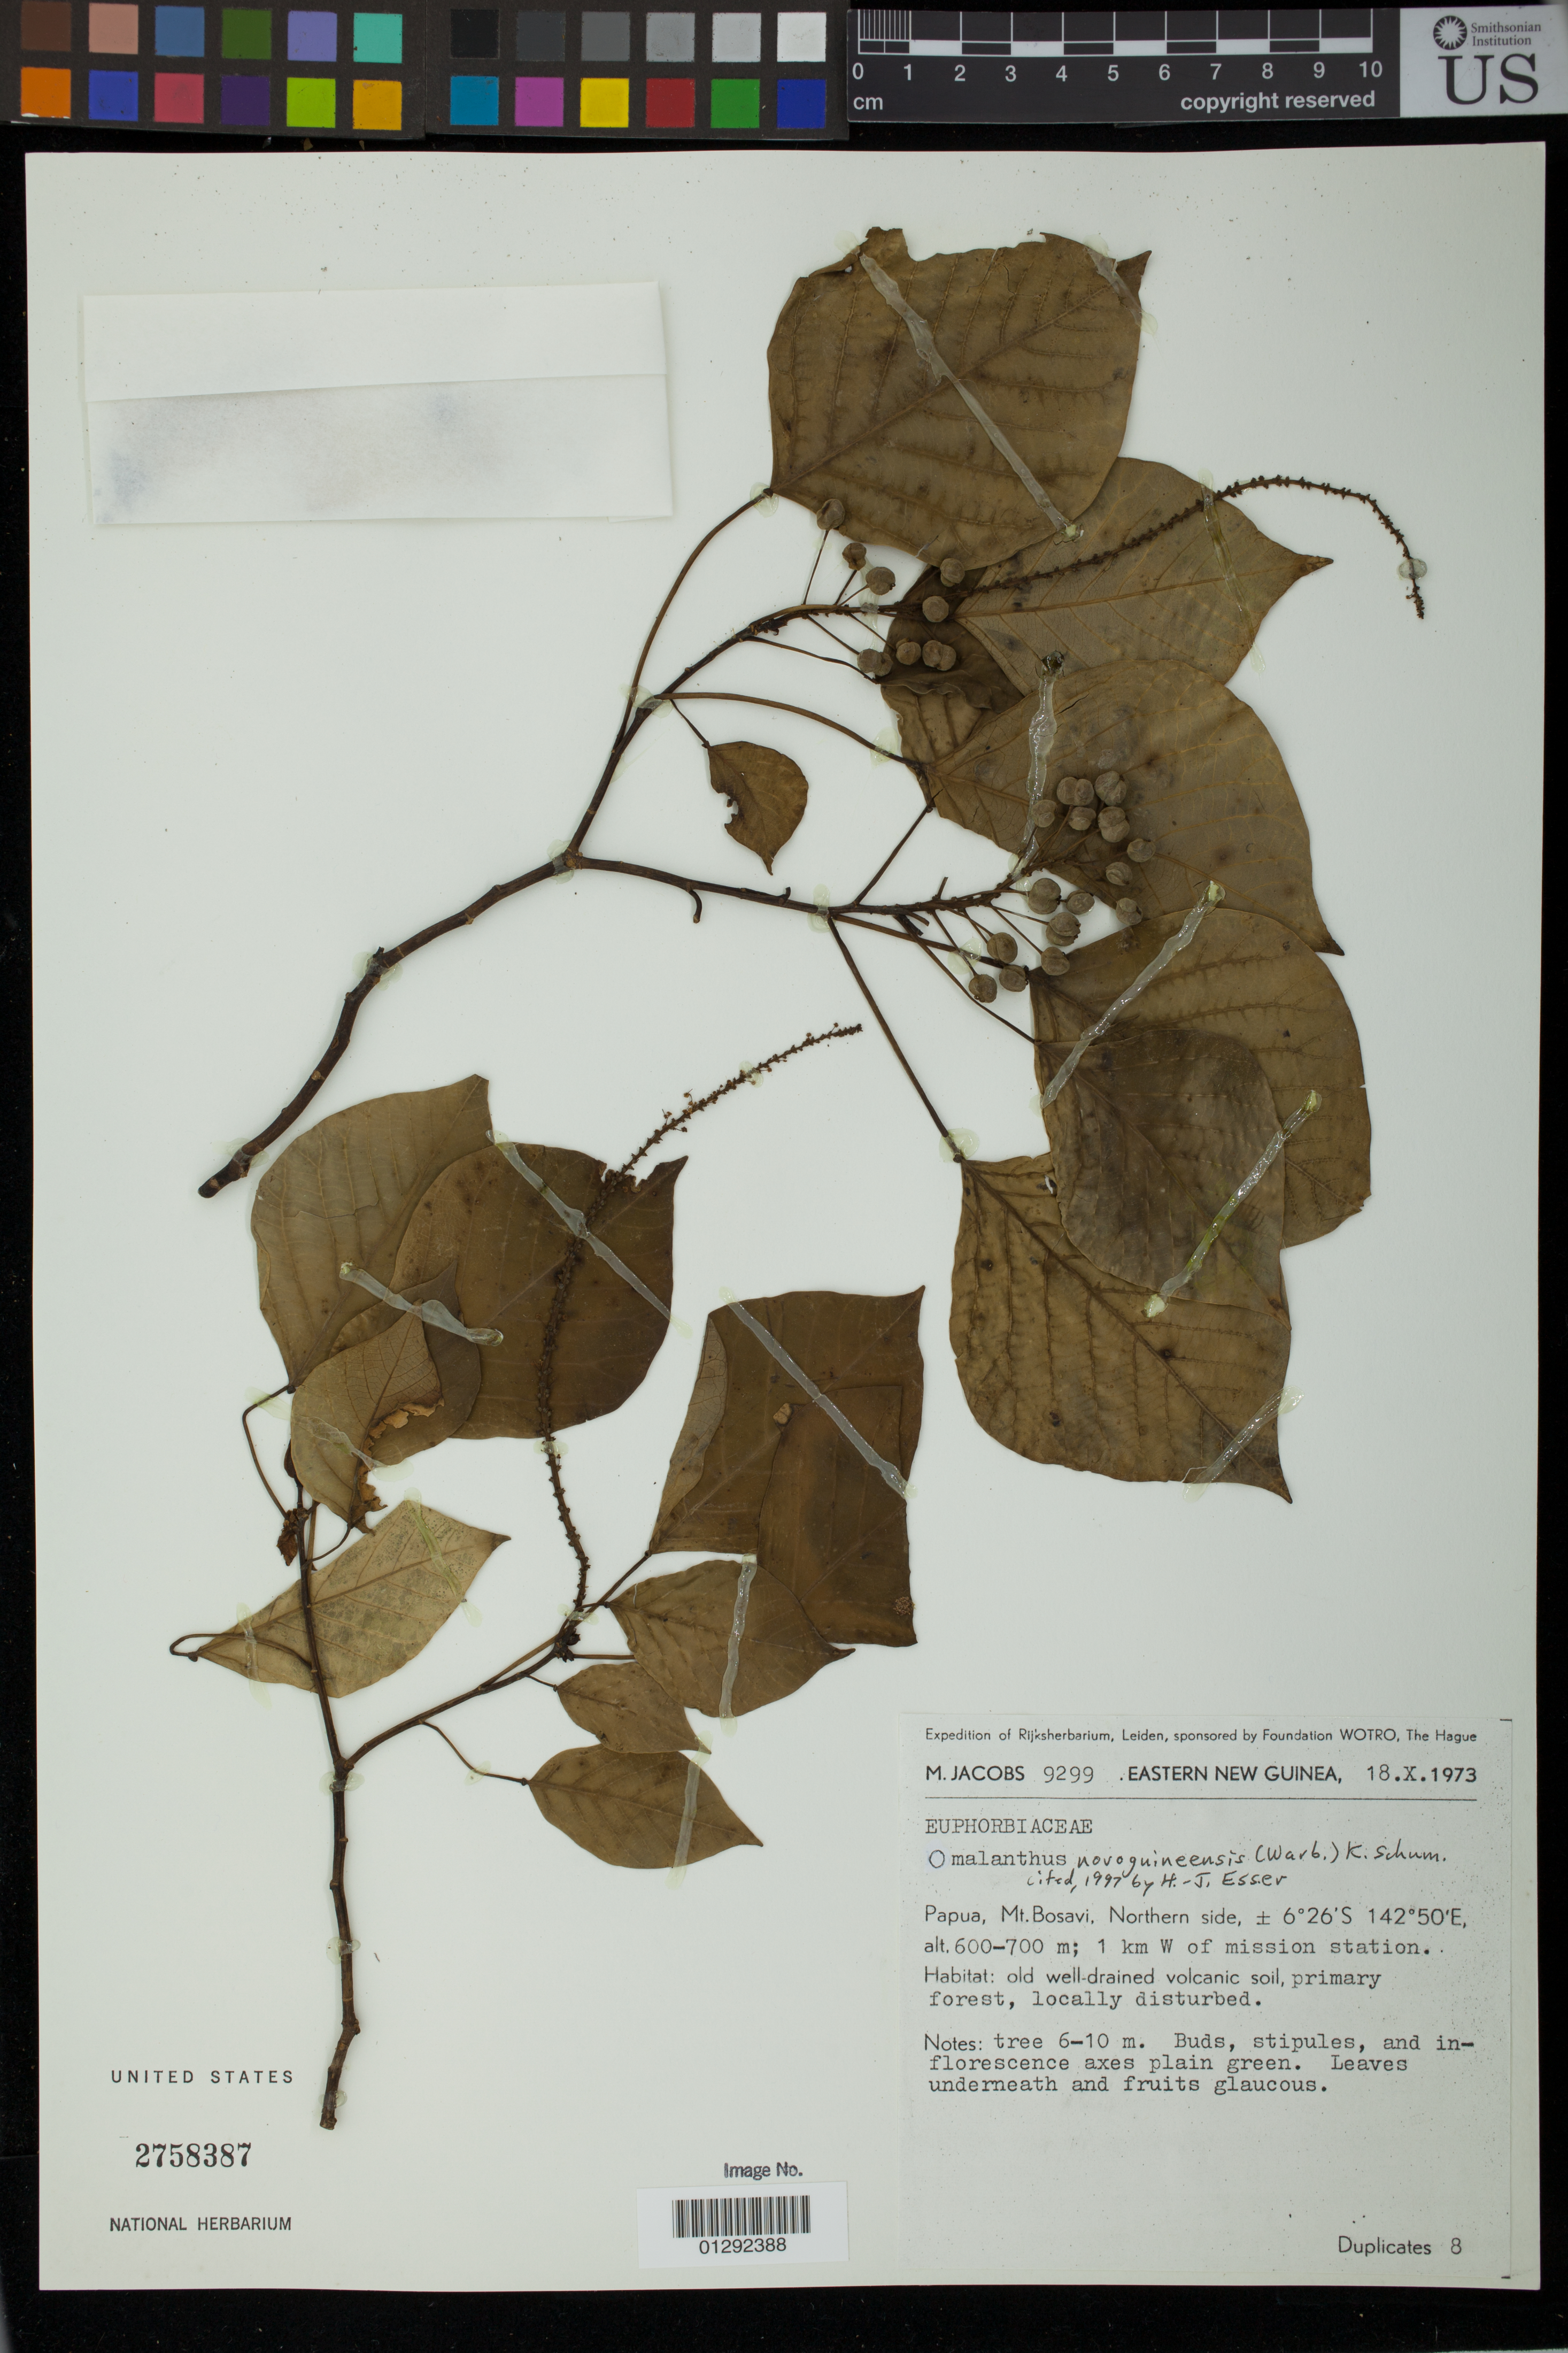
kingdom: Plantae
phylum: Tracheophyta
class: Magnoliopsida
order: Malpighiales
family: Euphorbiaceae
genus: Homalanthus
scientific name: Homalanthus novoguineensis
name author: (Warb.) K. Schum.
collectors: M. Jacobs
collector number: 9299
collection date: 1973-10-18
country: Papua New Guinea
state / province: Southern Highlands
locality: Papua, Mt. Bosavi. Northern side. 1 km. W of mission station.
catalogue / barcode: US 2758387